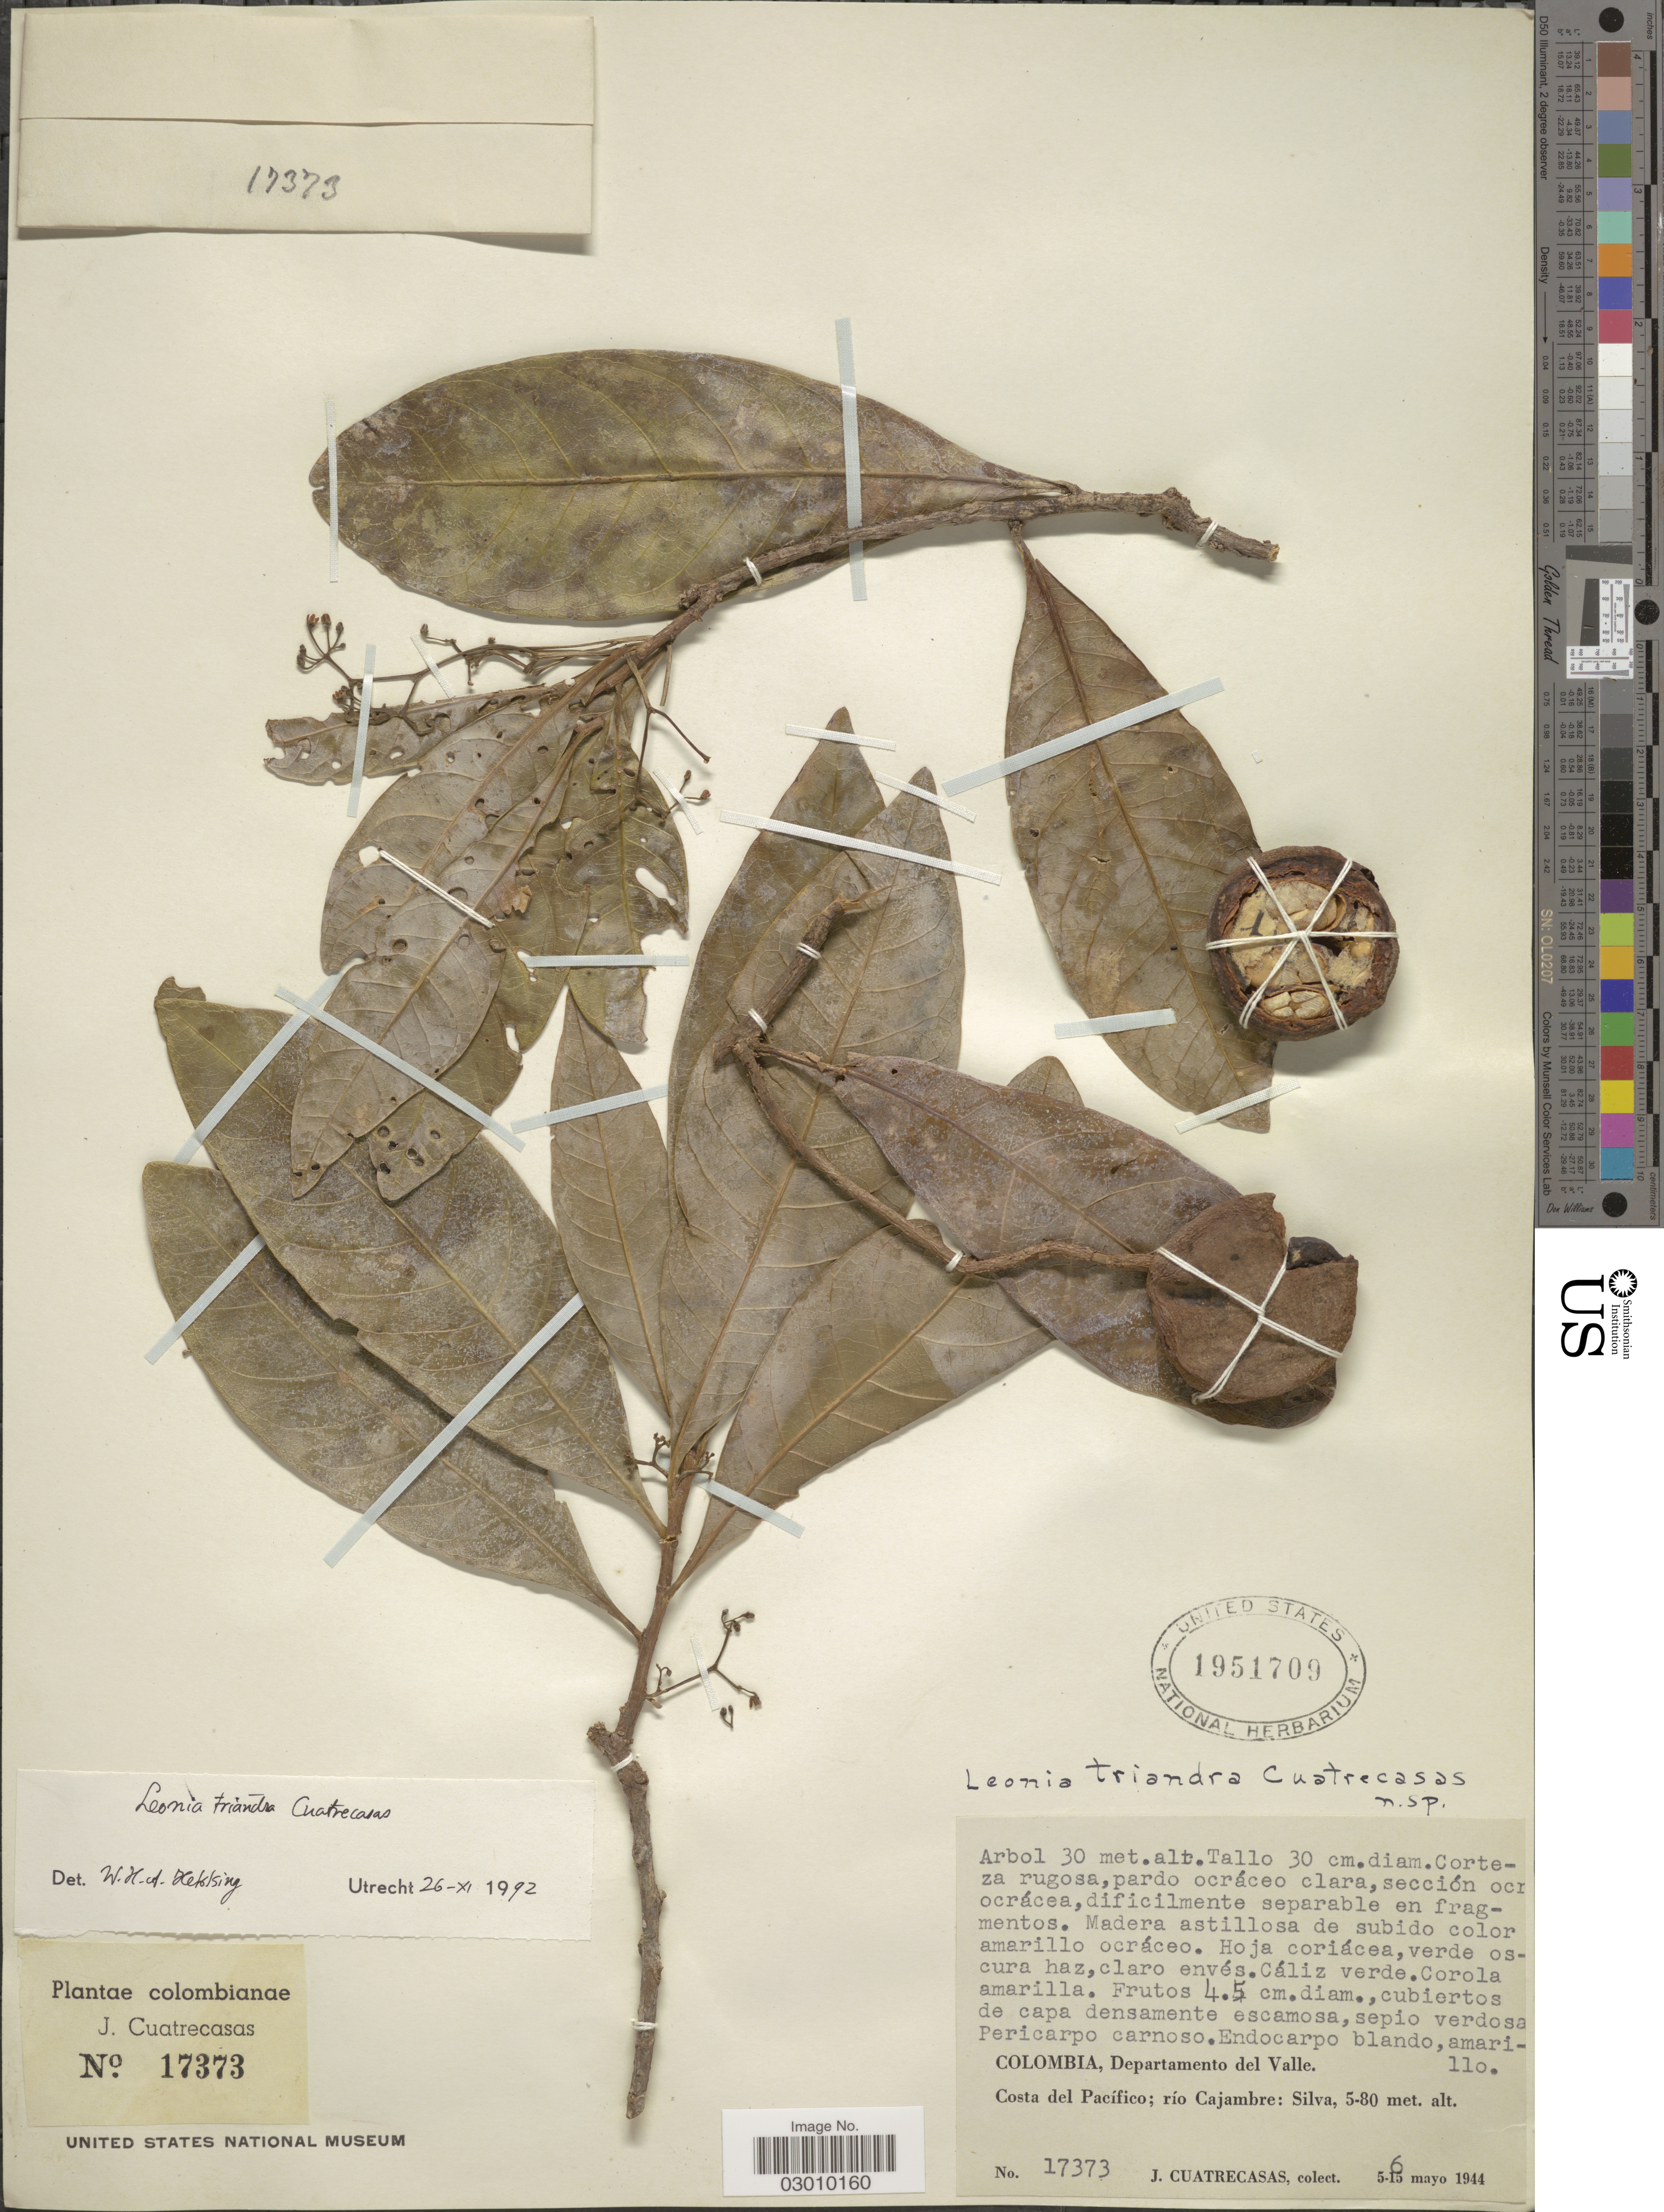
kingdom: Plantae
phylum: Tracheophyta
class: Magnoliopsida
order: Malpighiales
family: Violaceae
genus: Leonia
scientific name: Leonia triandra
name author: Cuatrec.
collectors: J. Cuatrecasas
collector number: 17373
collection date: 1944-05-06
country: Colombia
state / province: Valle del Cauca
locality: Departamento del Valle. Costa del Pacífico; río Cajambre.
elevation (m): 5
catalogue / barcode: US 1951709